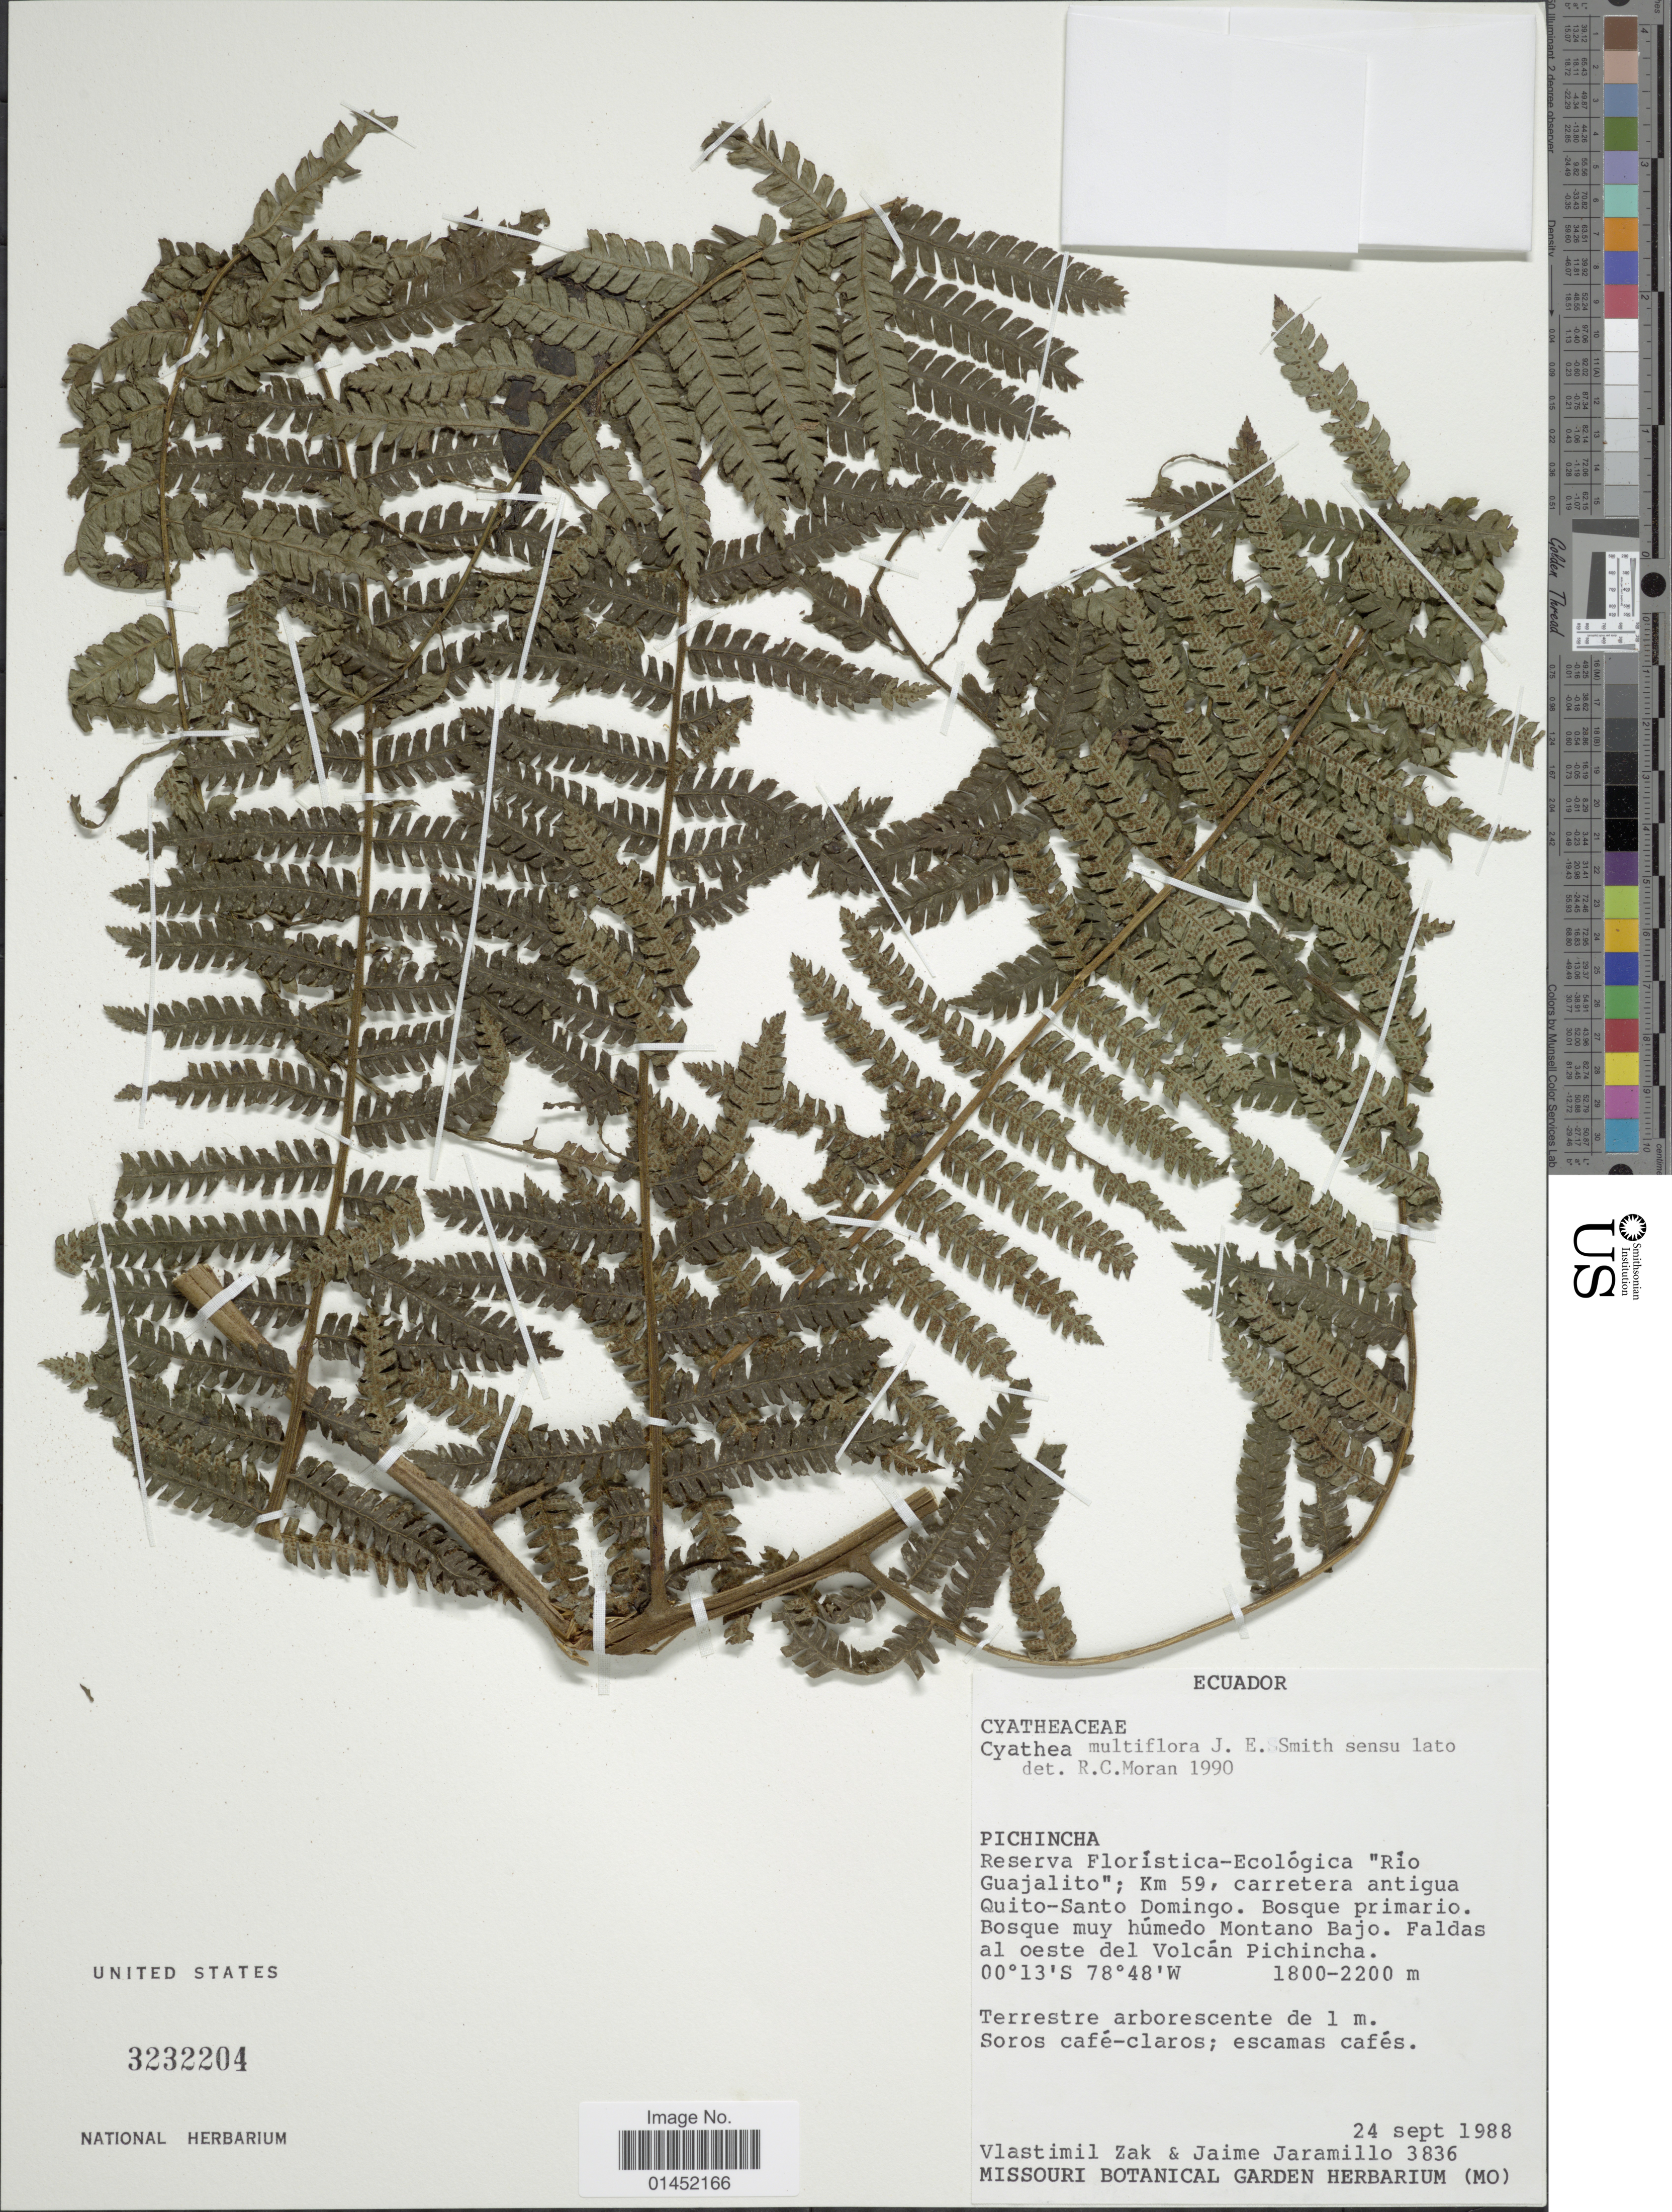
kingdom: Plantae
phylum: Tracheophyta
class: Polypodiopsida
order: Cyatheales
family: Cyatheaceae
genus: Cyathea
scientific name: Cyathea multiflora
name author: Sm.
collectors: V. Zak & J. L. Jaramillo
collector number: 3836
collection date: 1988-09-24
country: Ecuador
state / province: Pichincha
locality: Reserva Floristica-Ecológica 'Rio Guajalito'; Km 59, carretera antigua Quito-Santo Domingo. Bosque muy húmeo Montano Bajo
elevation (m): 1800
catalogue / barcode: US 3232204